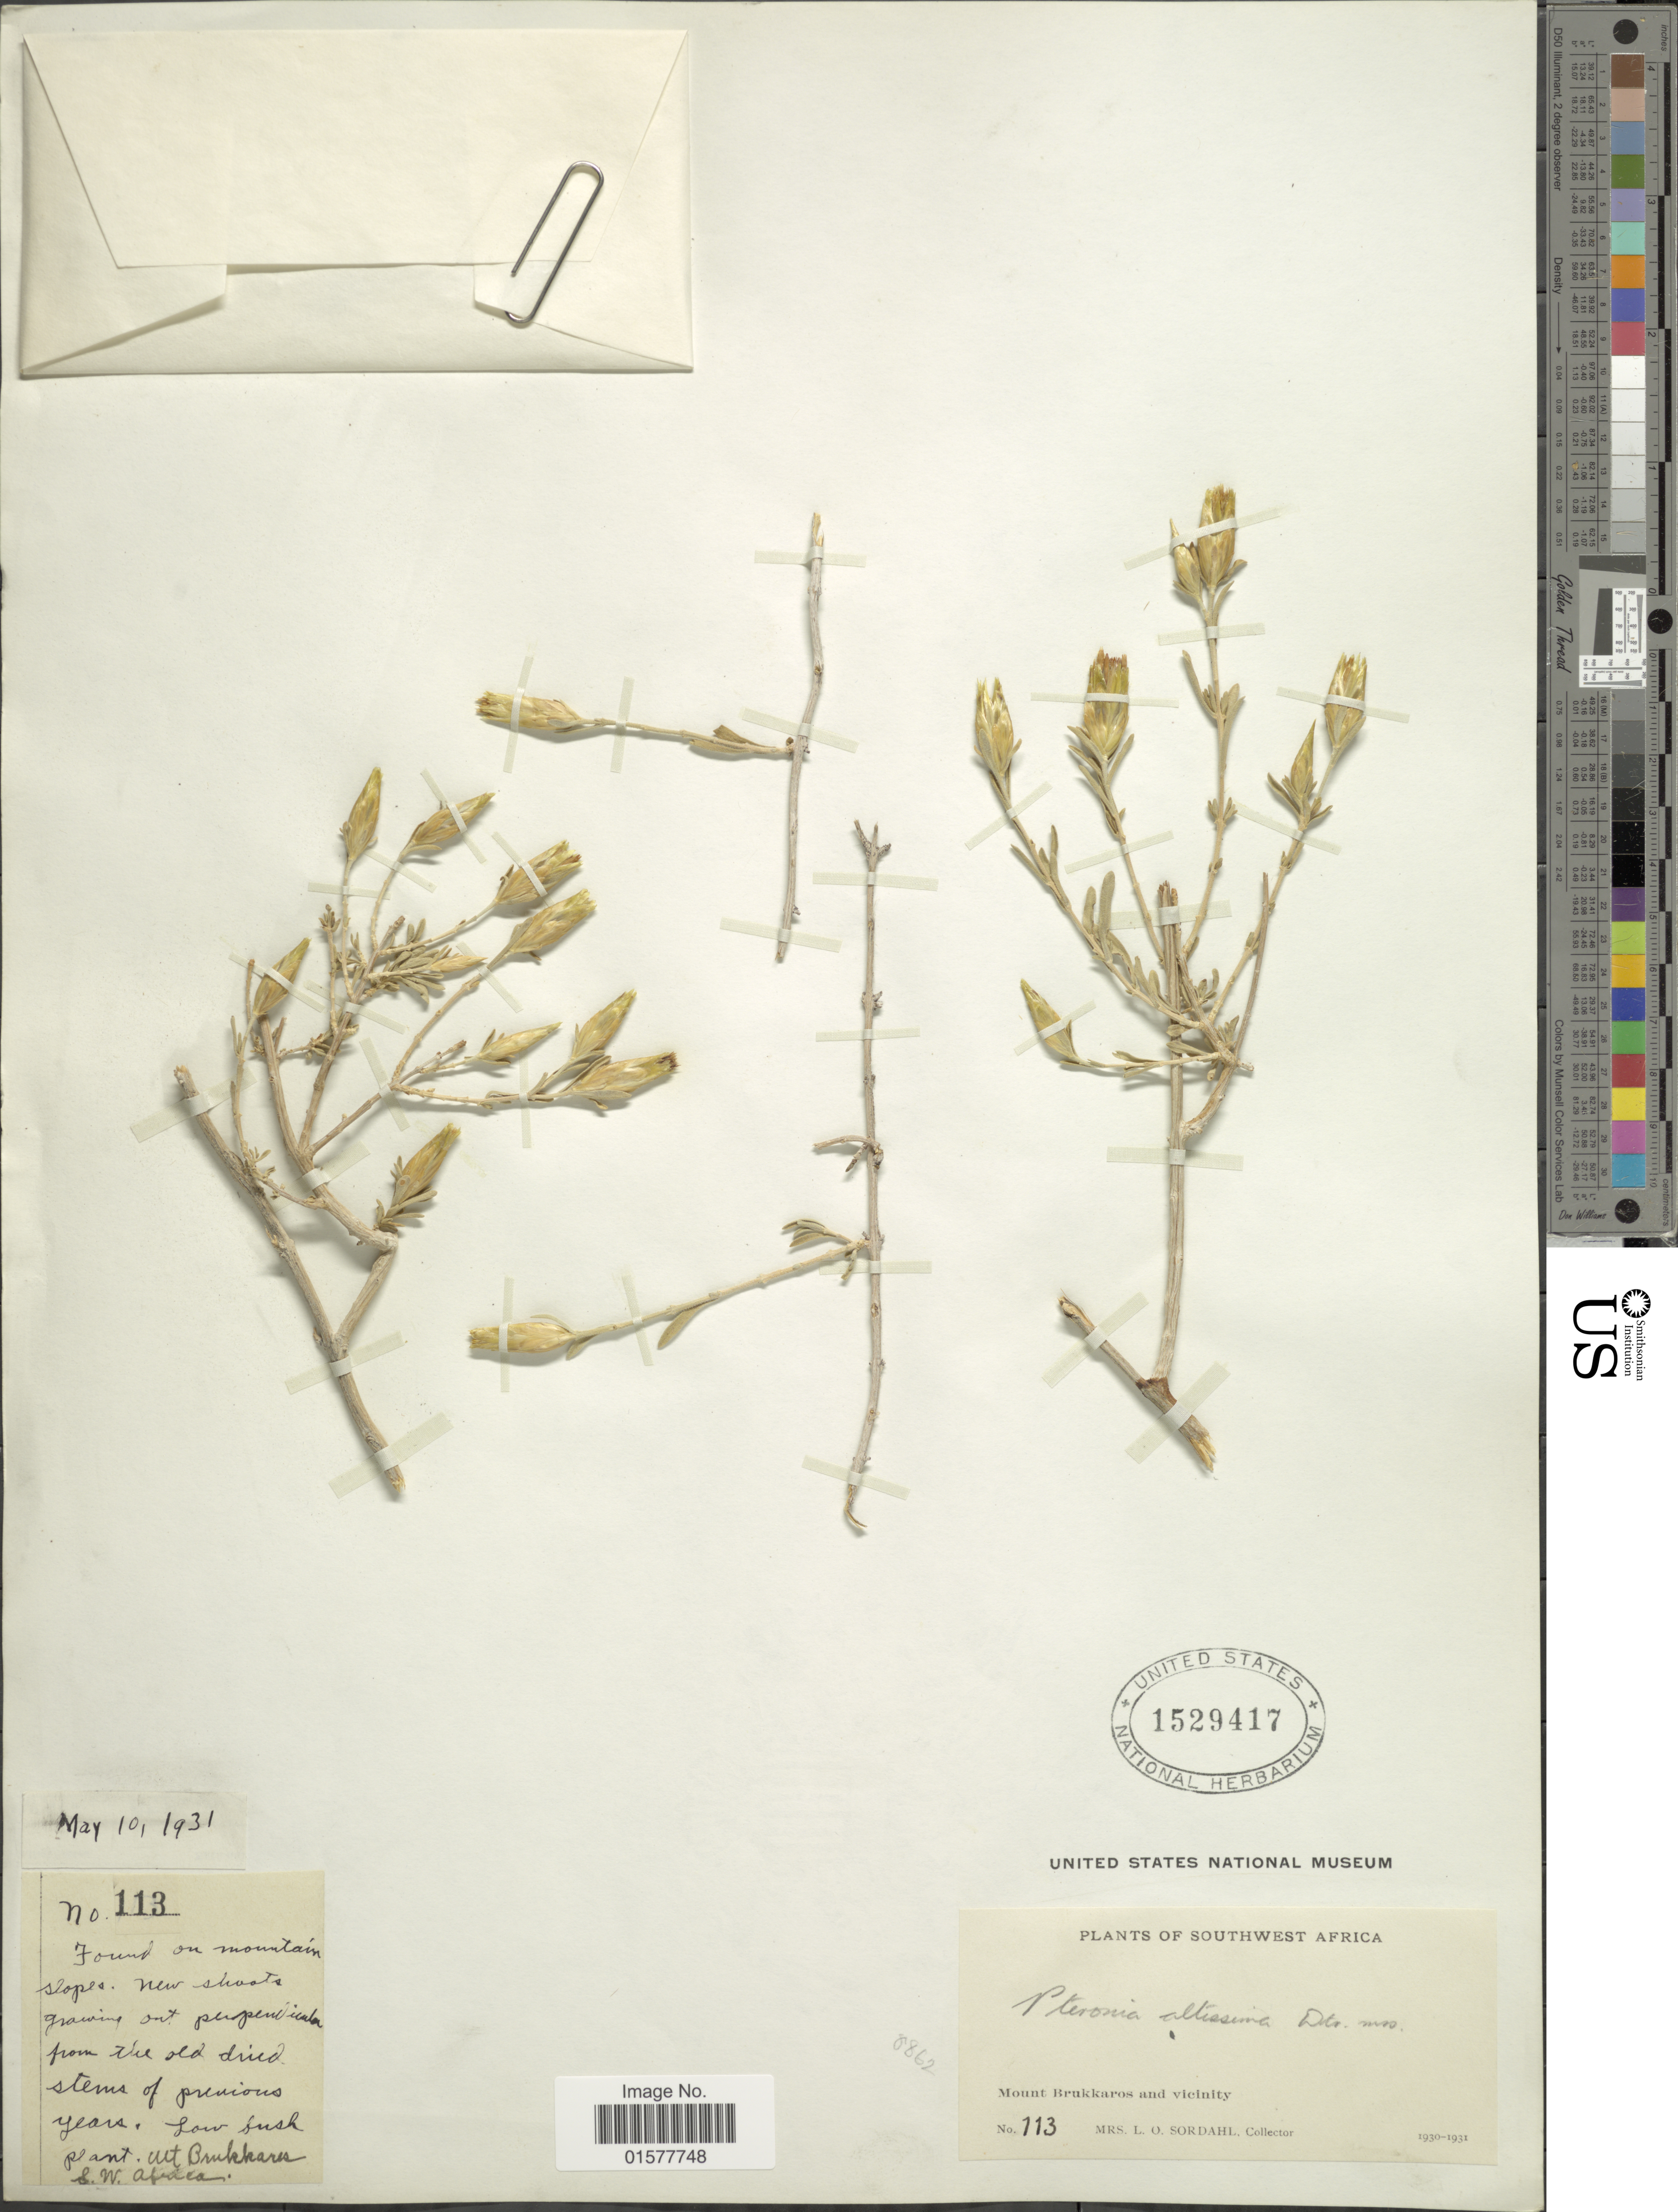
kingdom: Plantae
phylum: Tracheophyta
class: Magnoliopsida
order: Asterales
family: Asteraceae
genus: Pteronia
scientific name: Pteronia sp.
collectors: L. Sordahl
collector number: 113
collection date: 1931-05-10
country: Namibia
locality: Southwest Africa, Mount Brukkaros and vicinity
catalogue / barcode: US 1529417